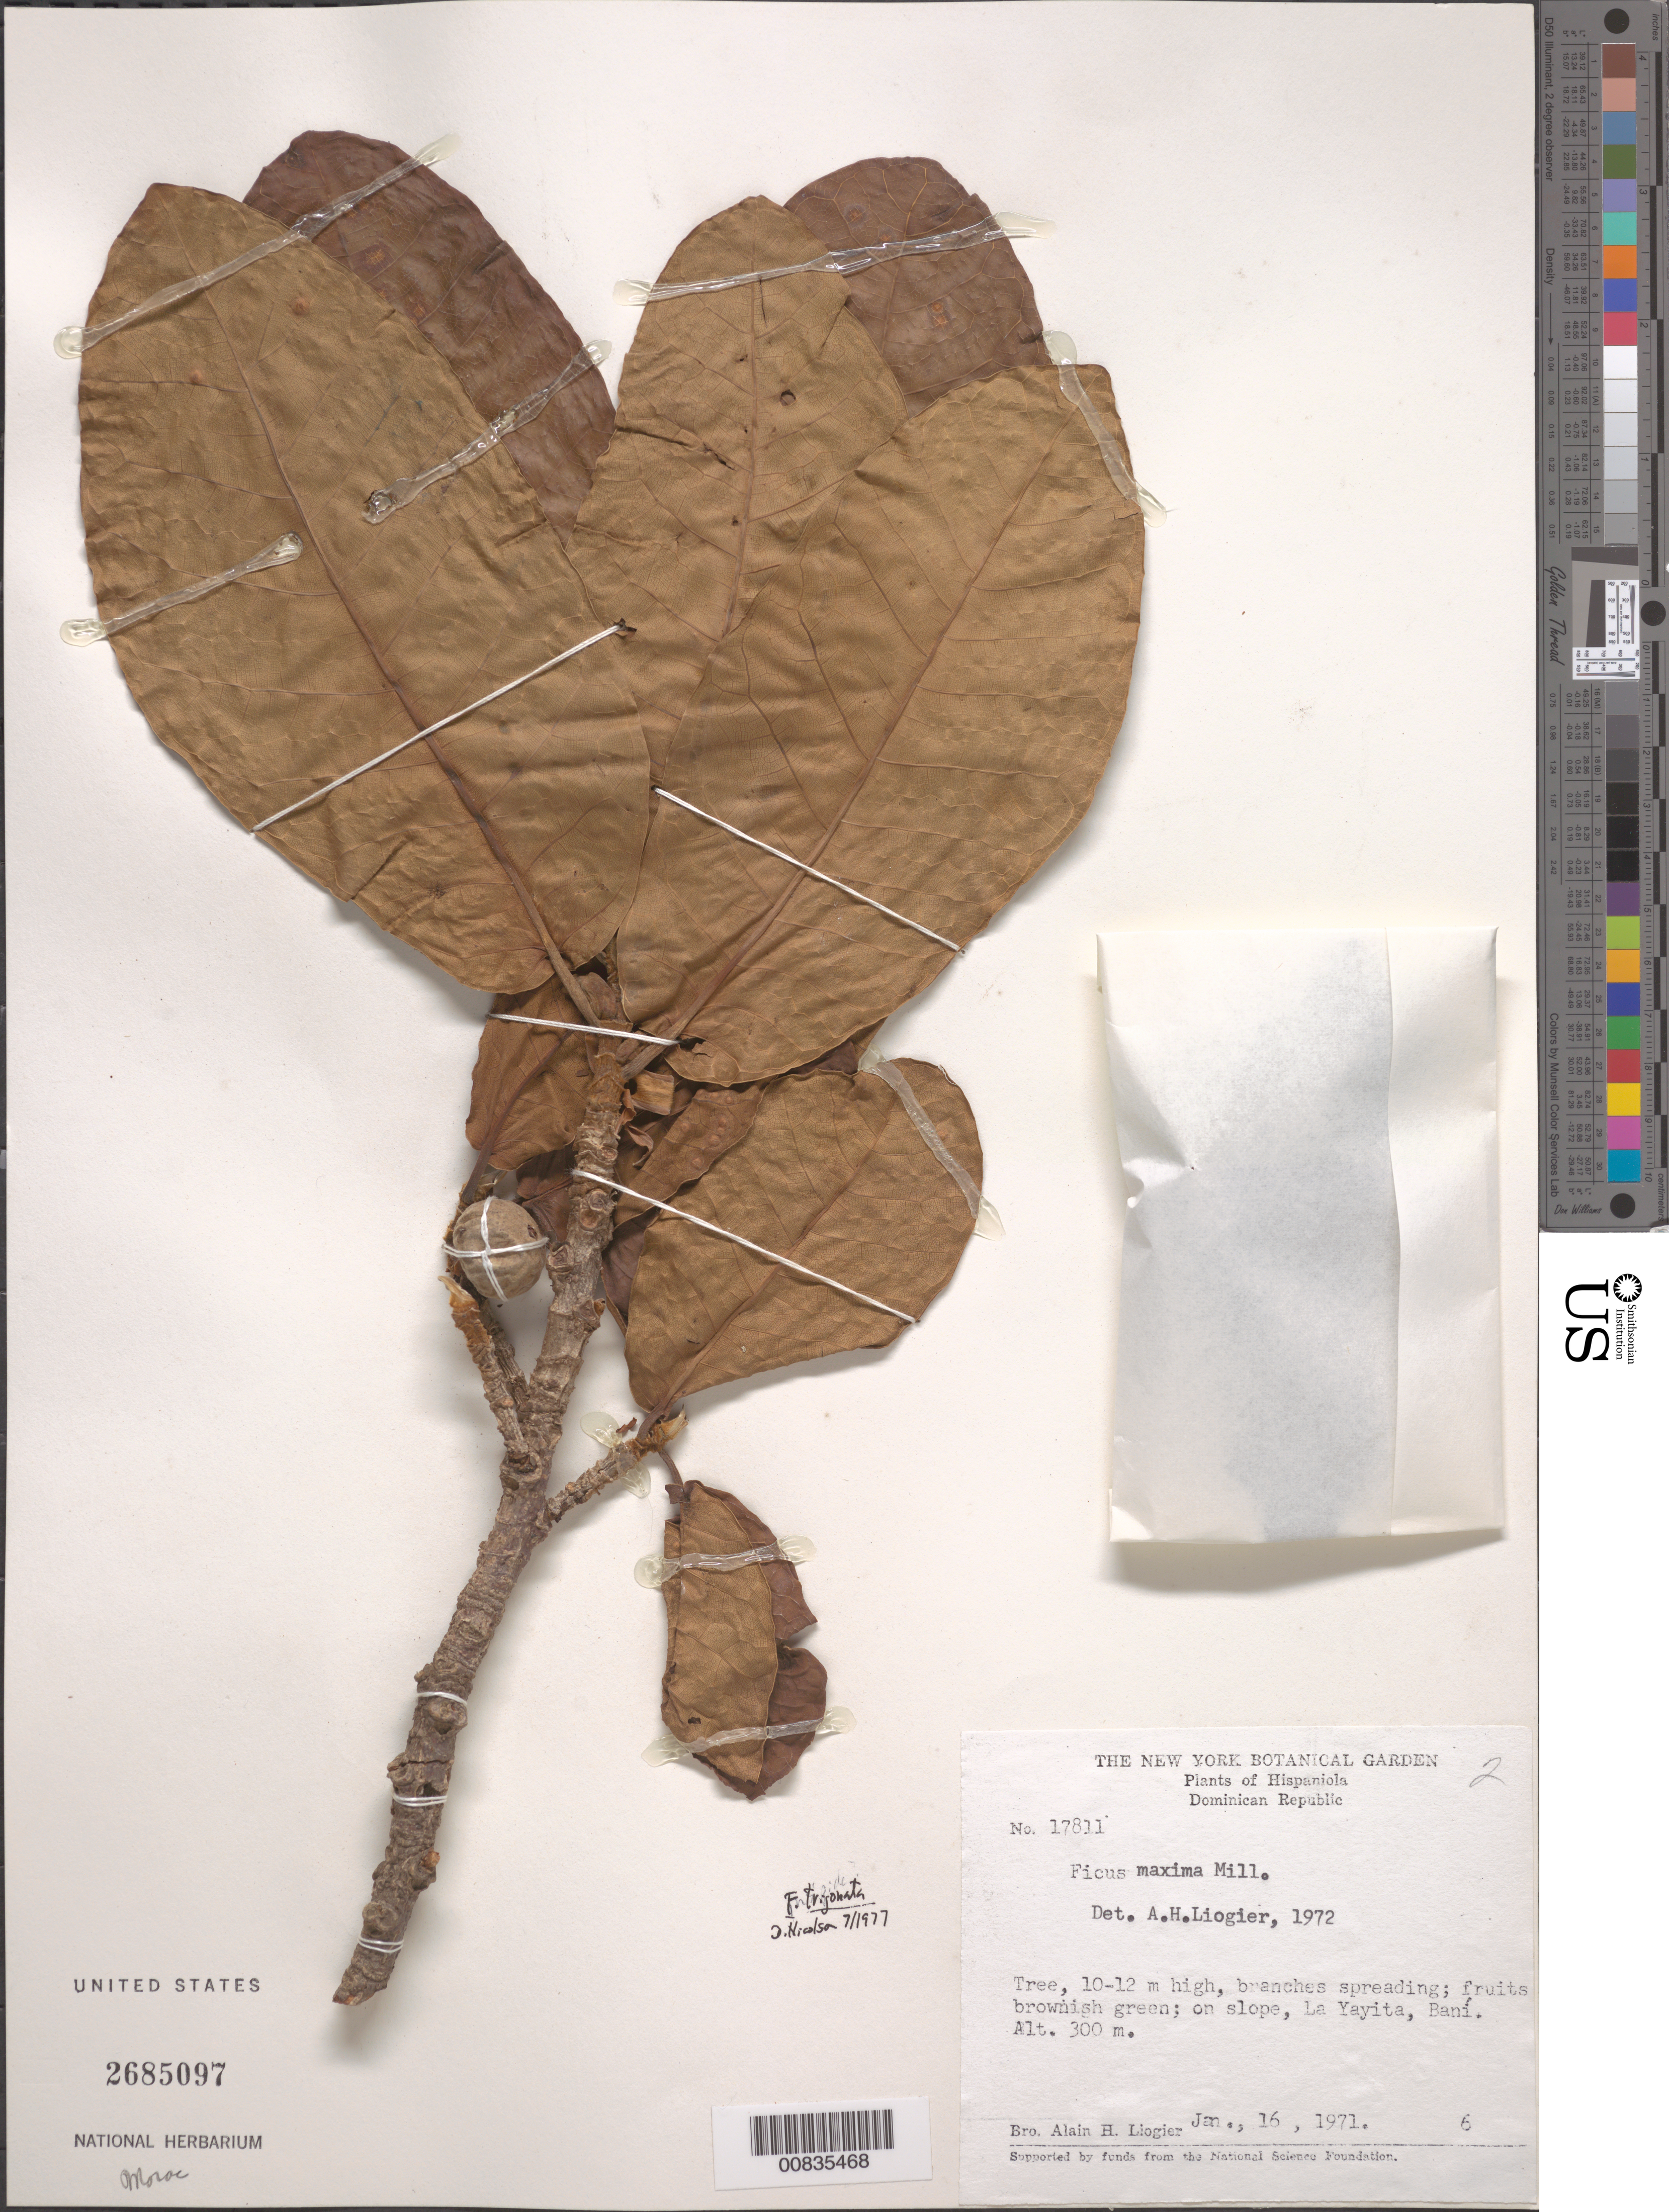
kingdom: Plantae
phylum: Tracheophyta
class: Magnoliopsida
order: Rosales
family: Moraceae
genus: Ficus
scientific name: Ficus trigonata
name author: L.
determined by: Nicolson, Dan H.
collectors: A. H. Liogier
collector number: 17811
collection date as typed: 16 Jan 1971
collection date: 1971-01-16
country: Dominican Republic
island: Hispaniola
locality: On slope, La Yayita, Baní.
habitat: On slope.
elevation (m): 300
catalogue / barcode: US 2685097